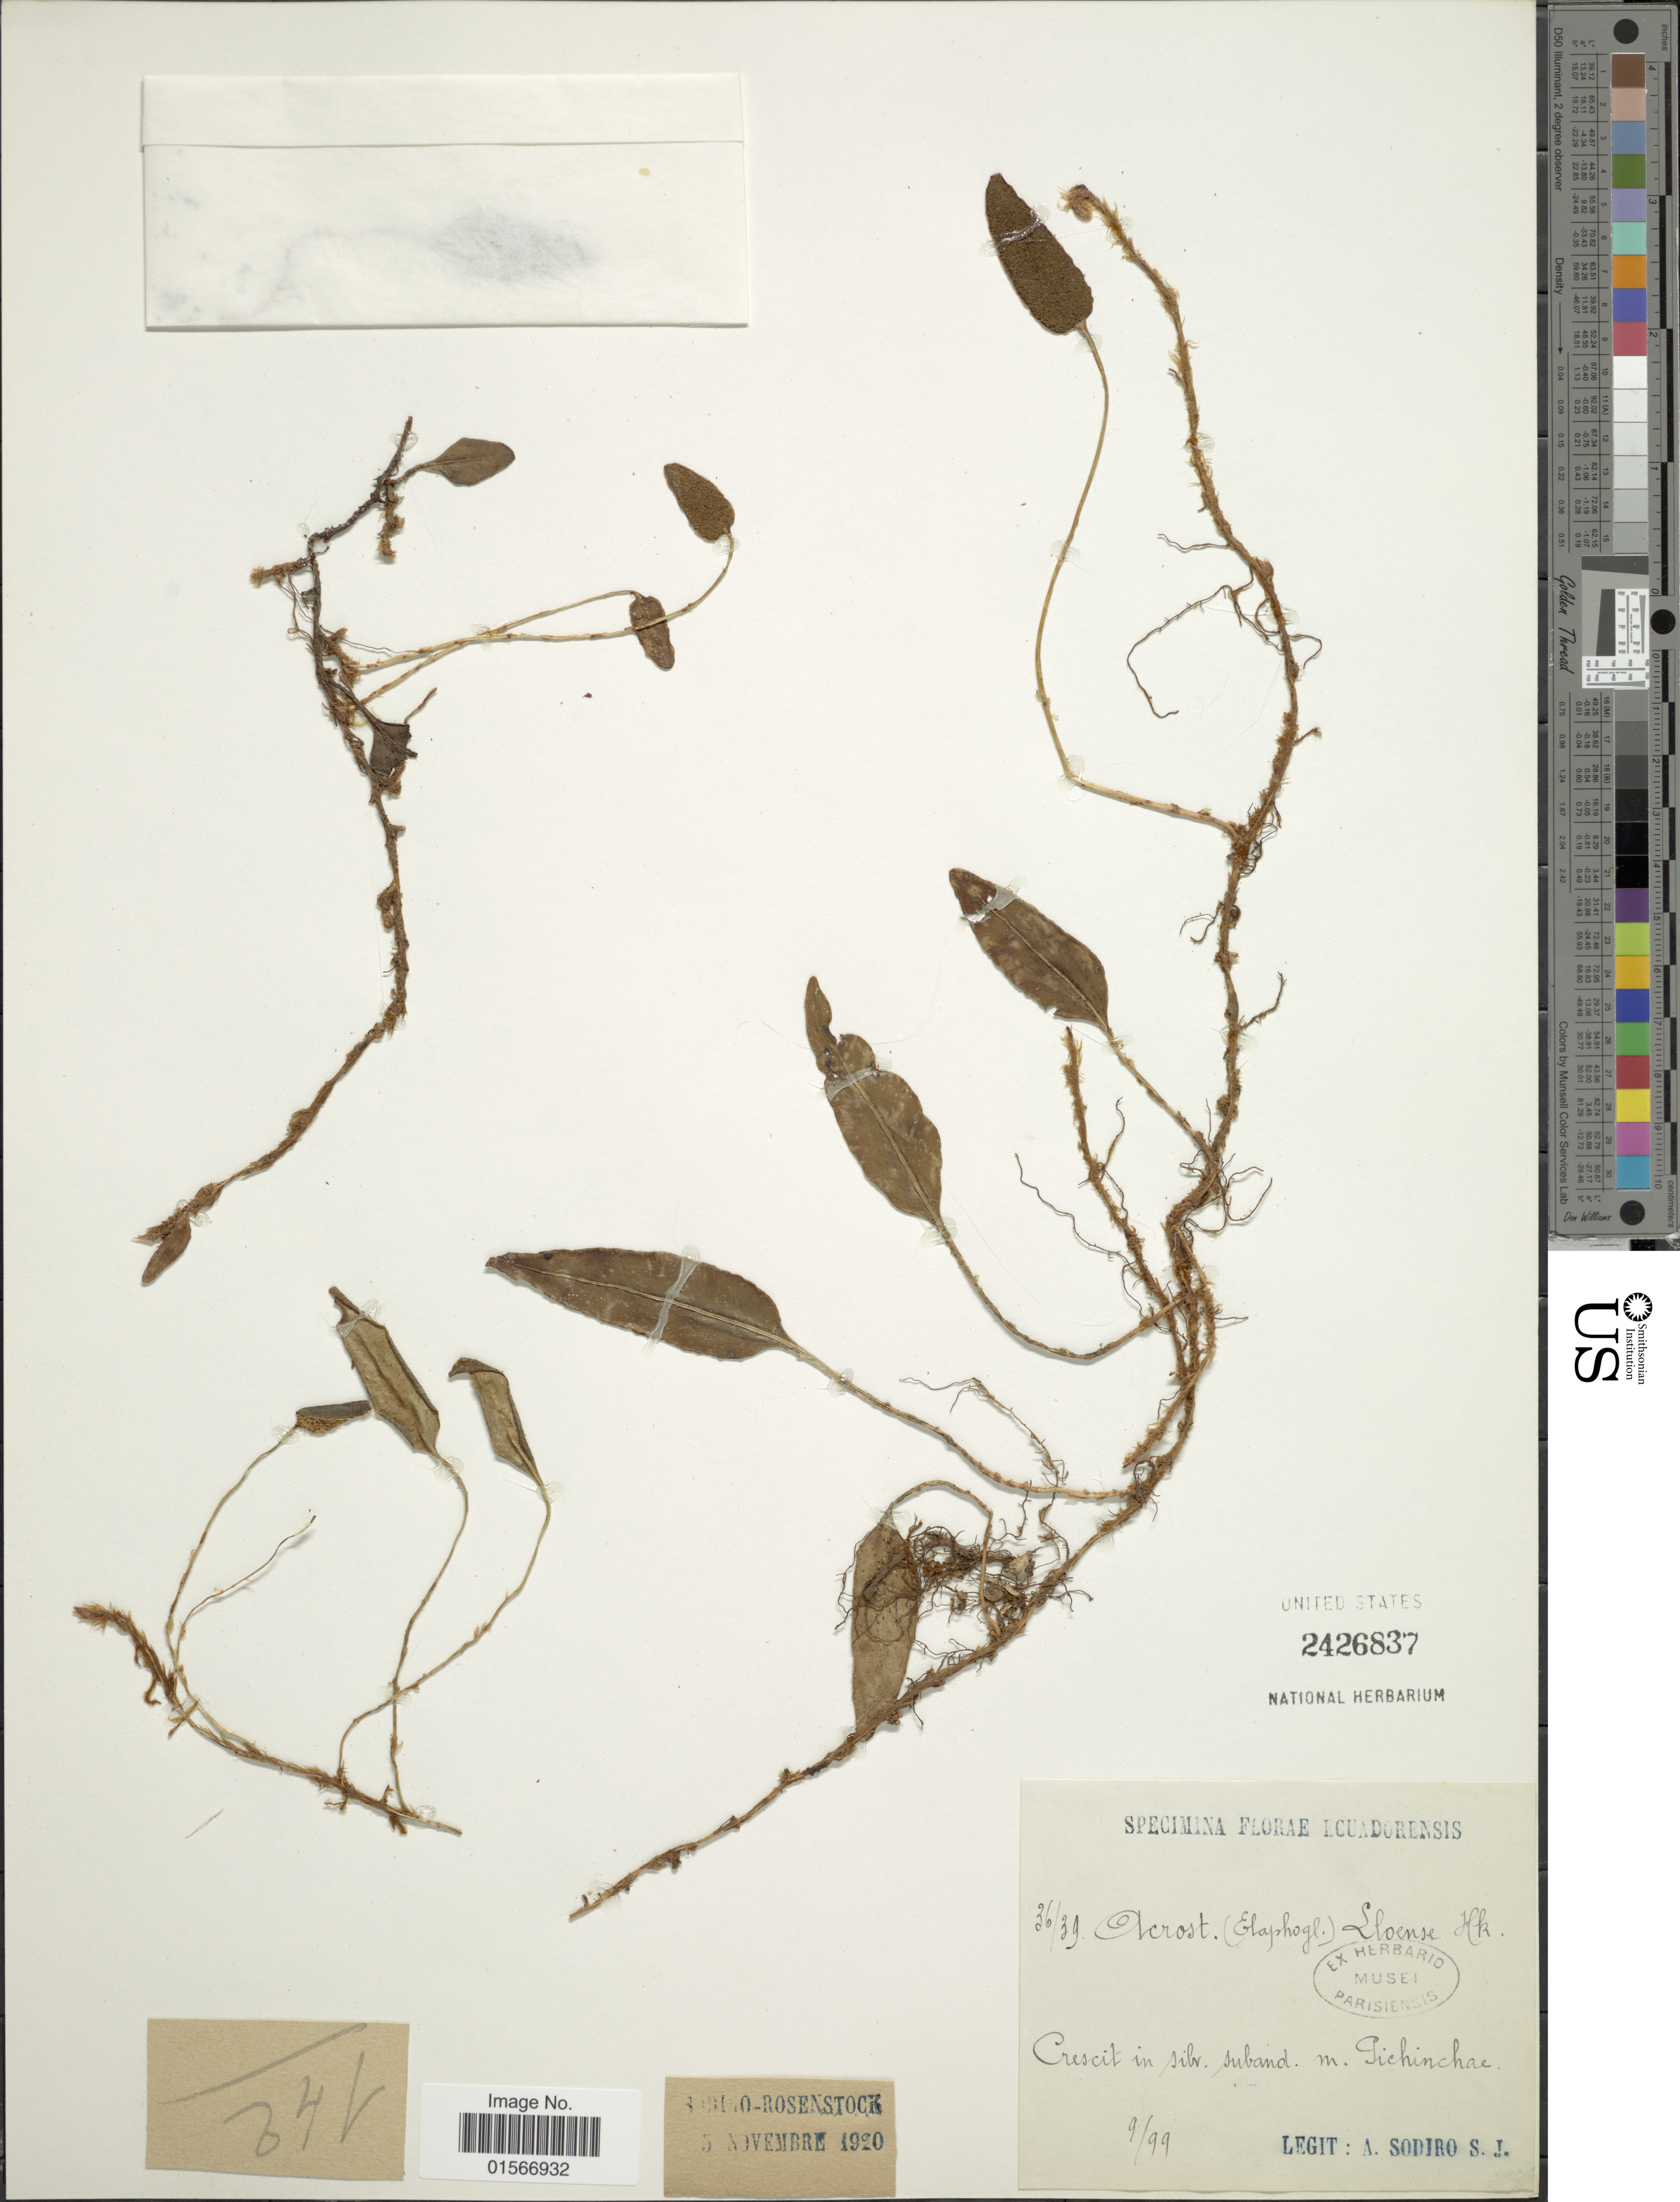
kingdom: Plantae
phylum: Tracheophyta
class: Polypodiopsida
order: Polypodiales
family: Dryopteridaceae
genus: Elaphoglossum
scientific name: Elaphoglossum lloense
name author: (Hook.) T. Moore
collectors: A. Sodiro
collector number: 36/39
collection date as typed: Transcribed d/m/y: /9/99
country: Ecuador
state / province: Pichincha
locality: Crescit in silv. suband m Pichincha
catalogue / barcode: US 2426837